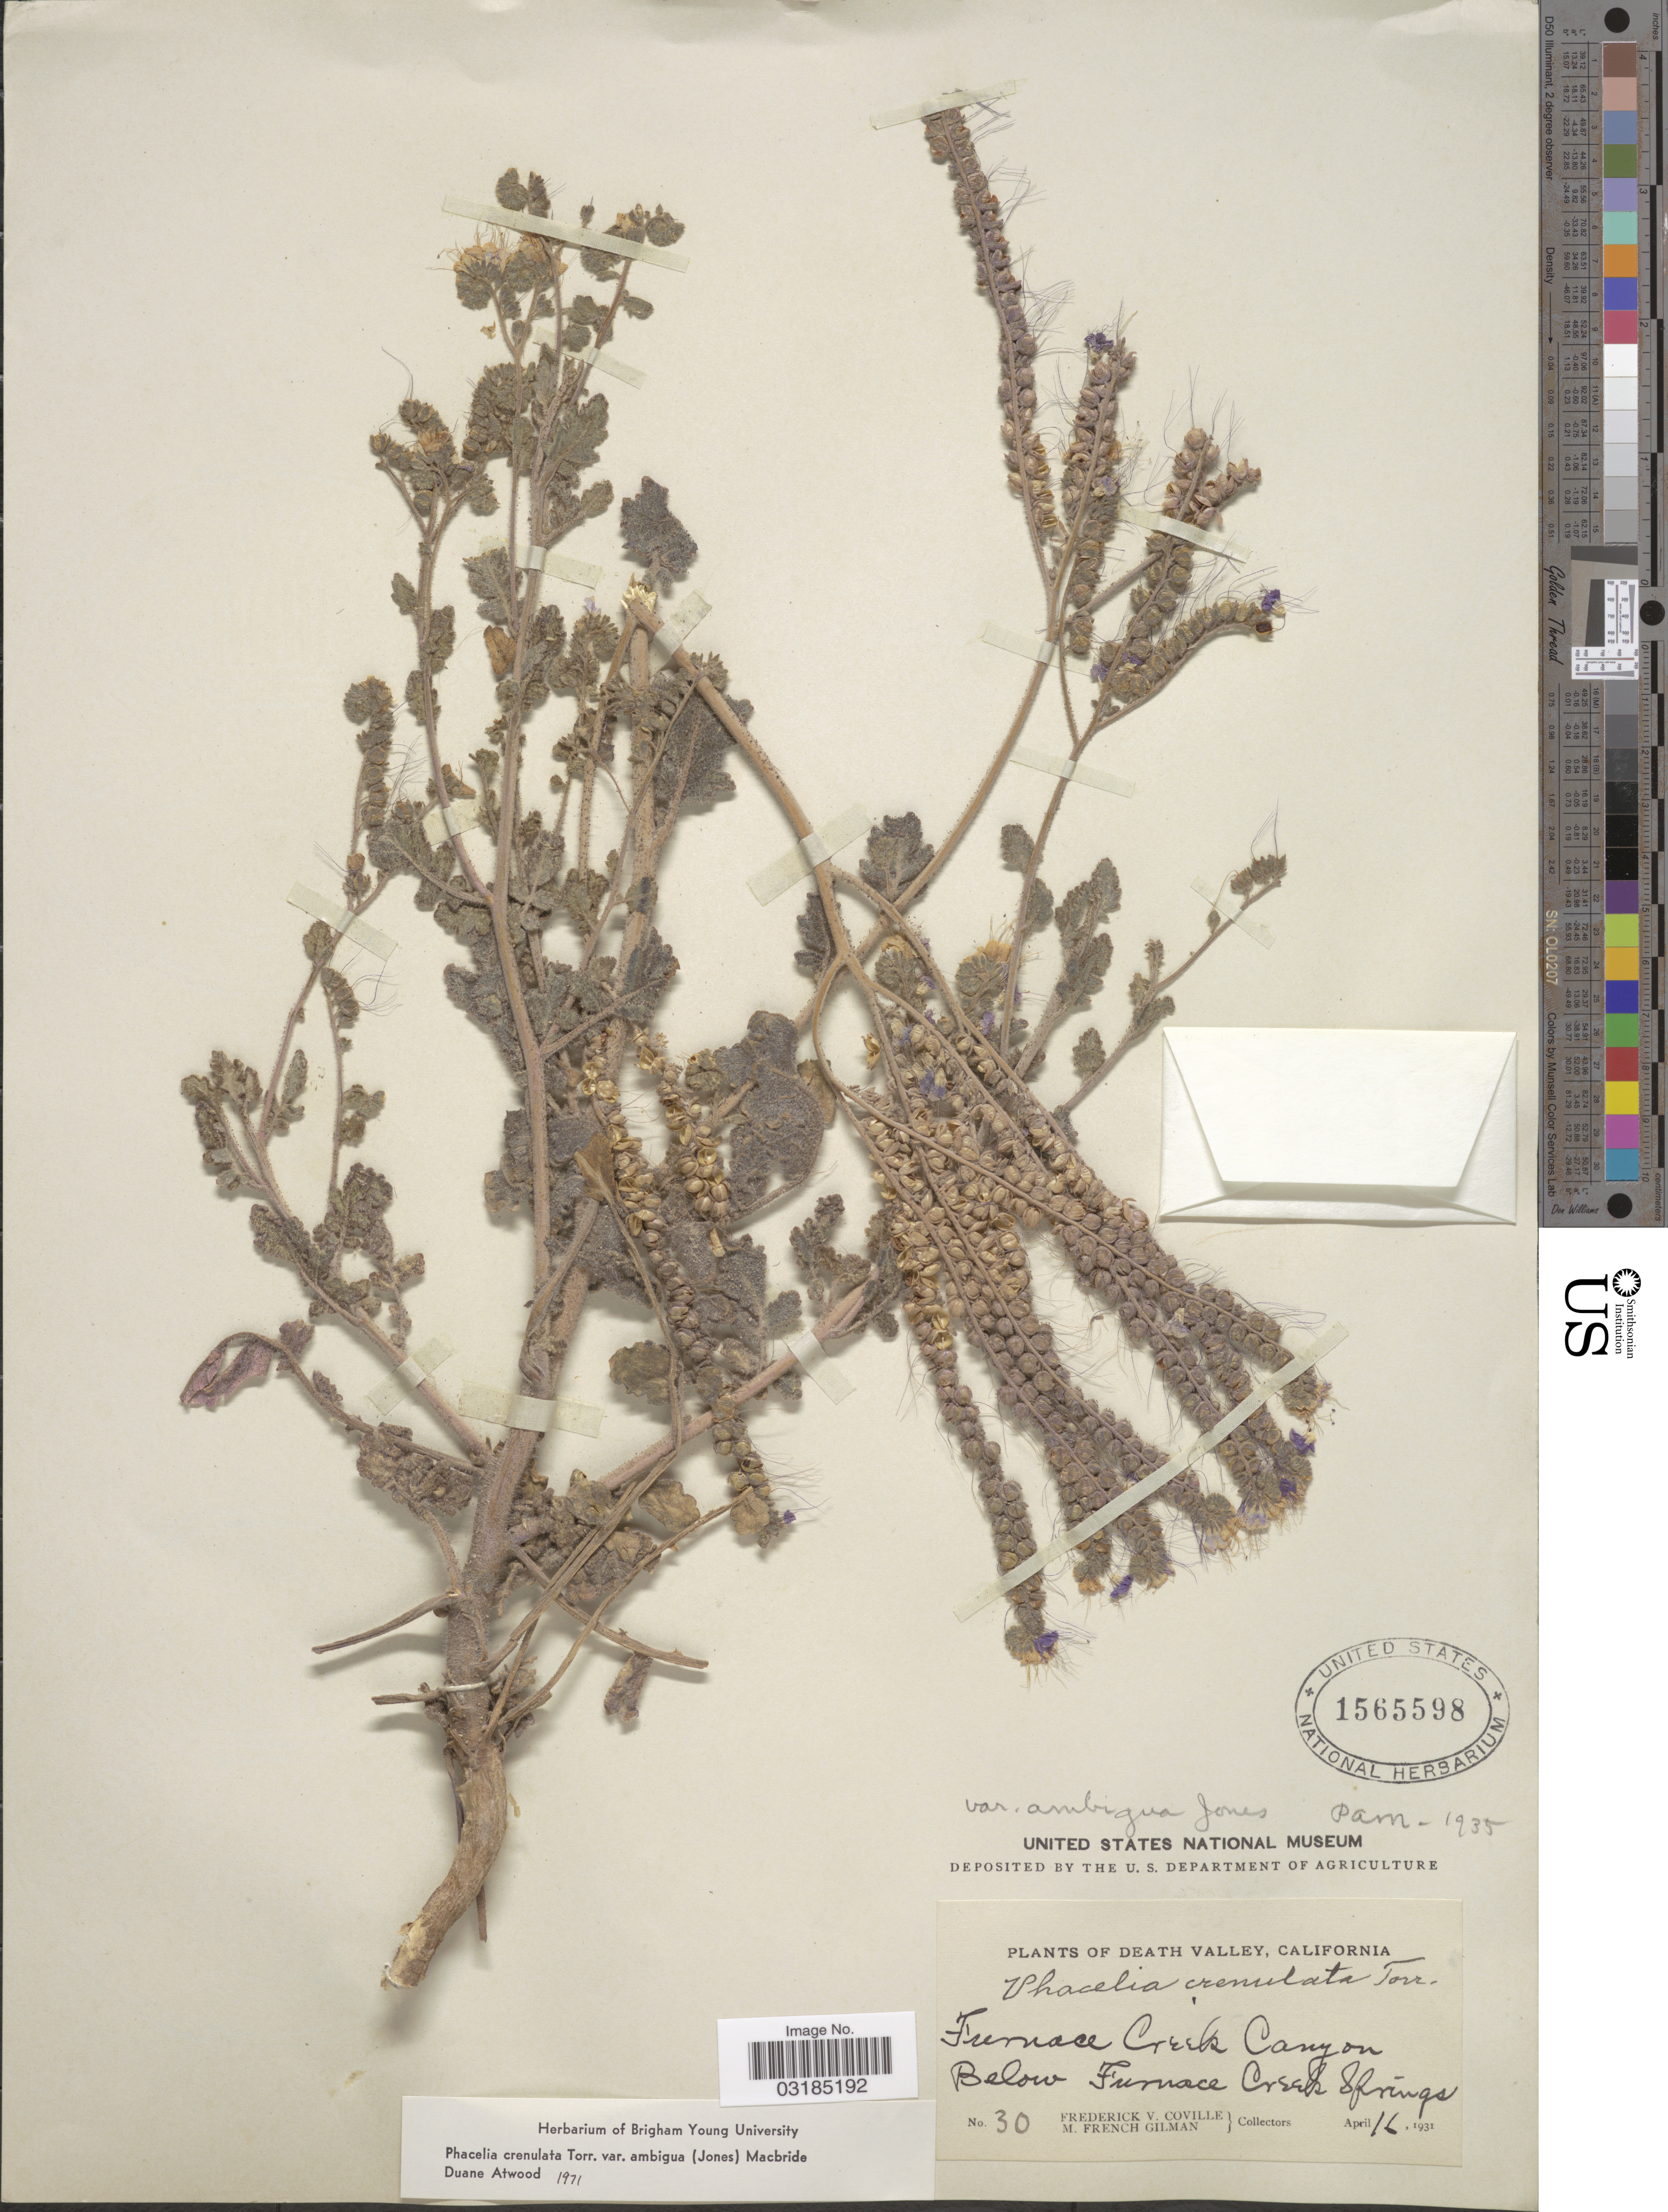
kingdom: Plantae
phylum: Tracheophyta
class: Magnoliopsida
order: Boraginales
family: Hydrophyllaceae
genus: Phacelia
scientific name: Phacelia crenulata var. ambigua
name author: (M.E. Jones) J.F. Macbr.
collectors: F. V. Coville & M. F. Gilman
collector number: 30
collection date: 1931-04-16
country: United States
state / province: California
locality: Death Valley. Furnace Creek Canyon. Below Furnace Creek Springs.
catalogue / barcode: US 1565598